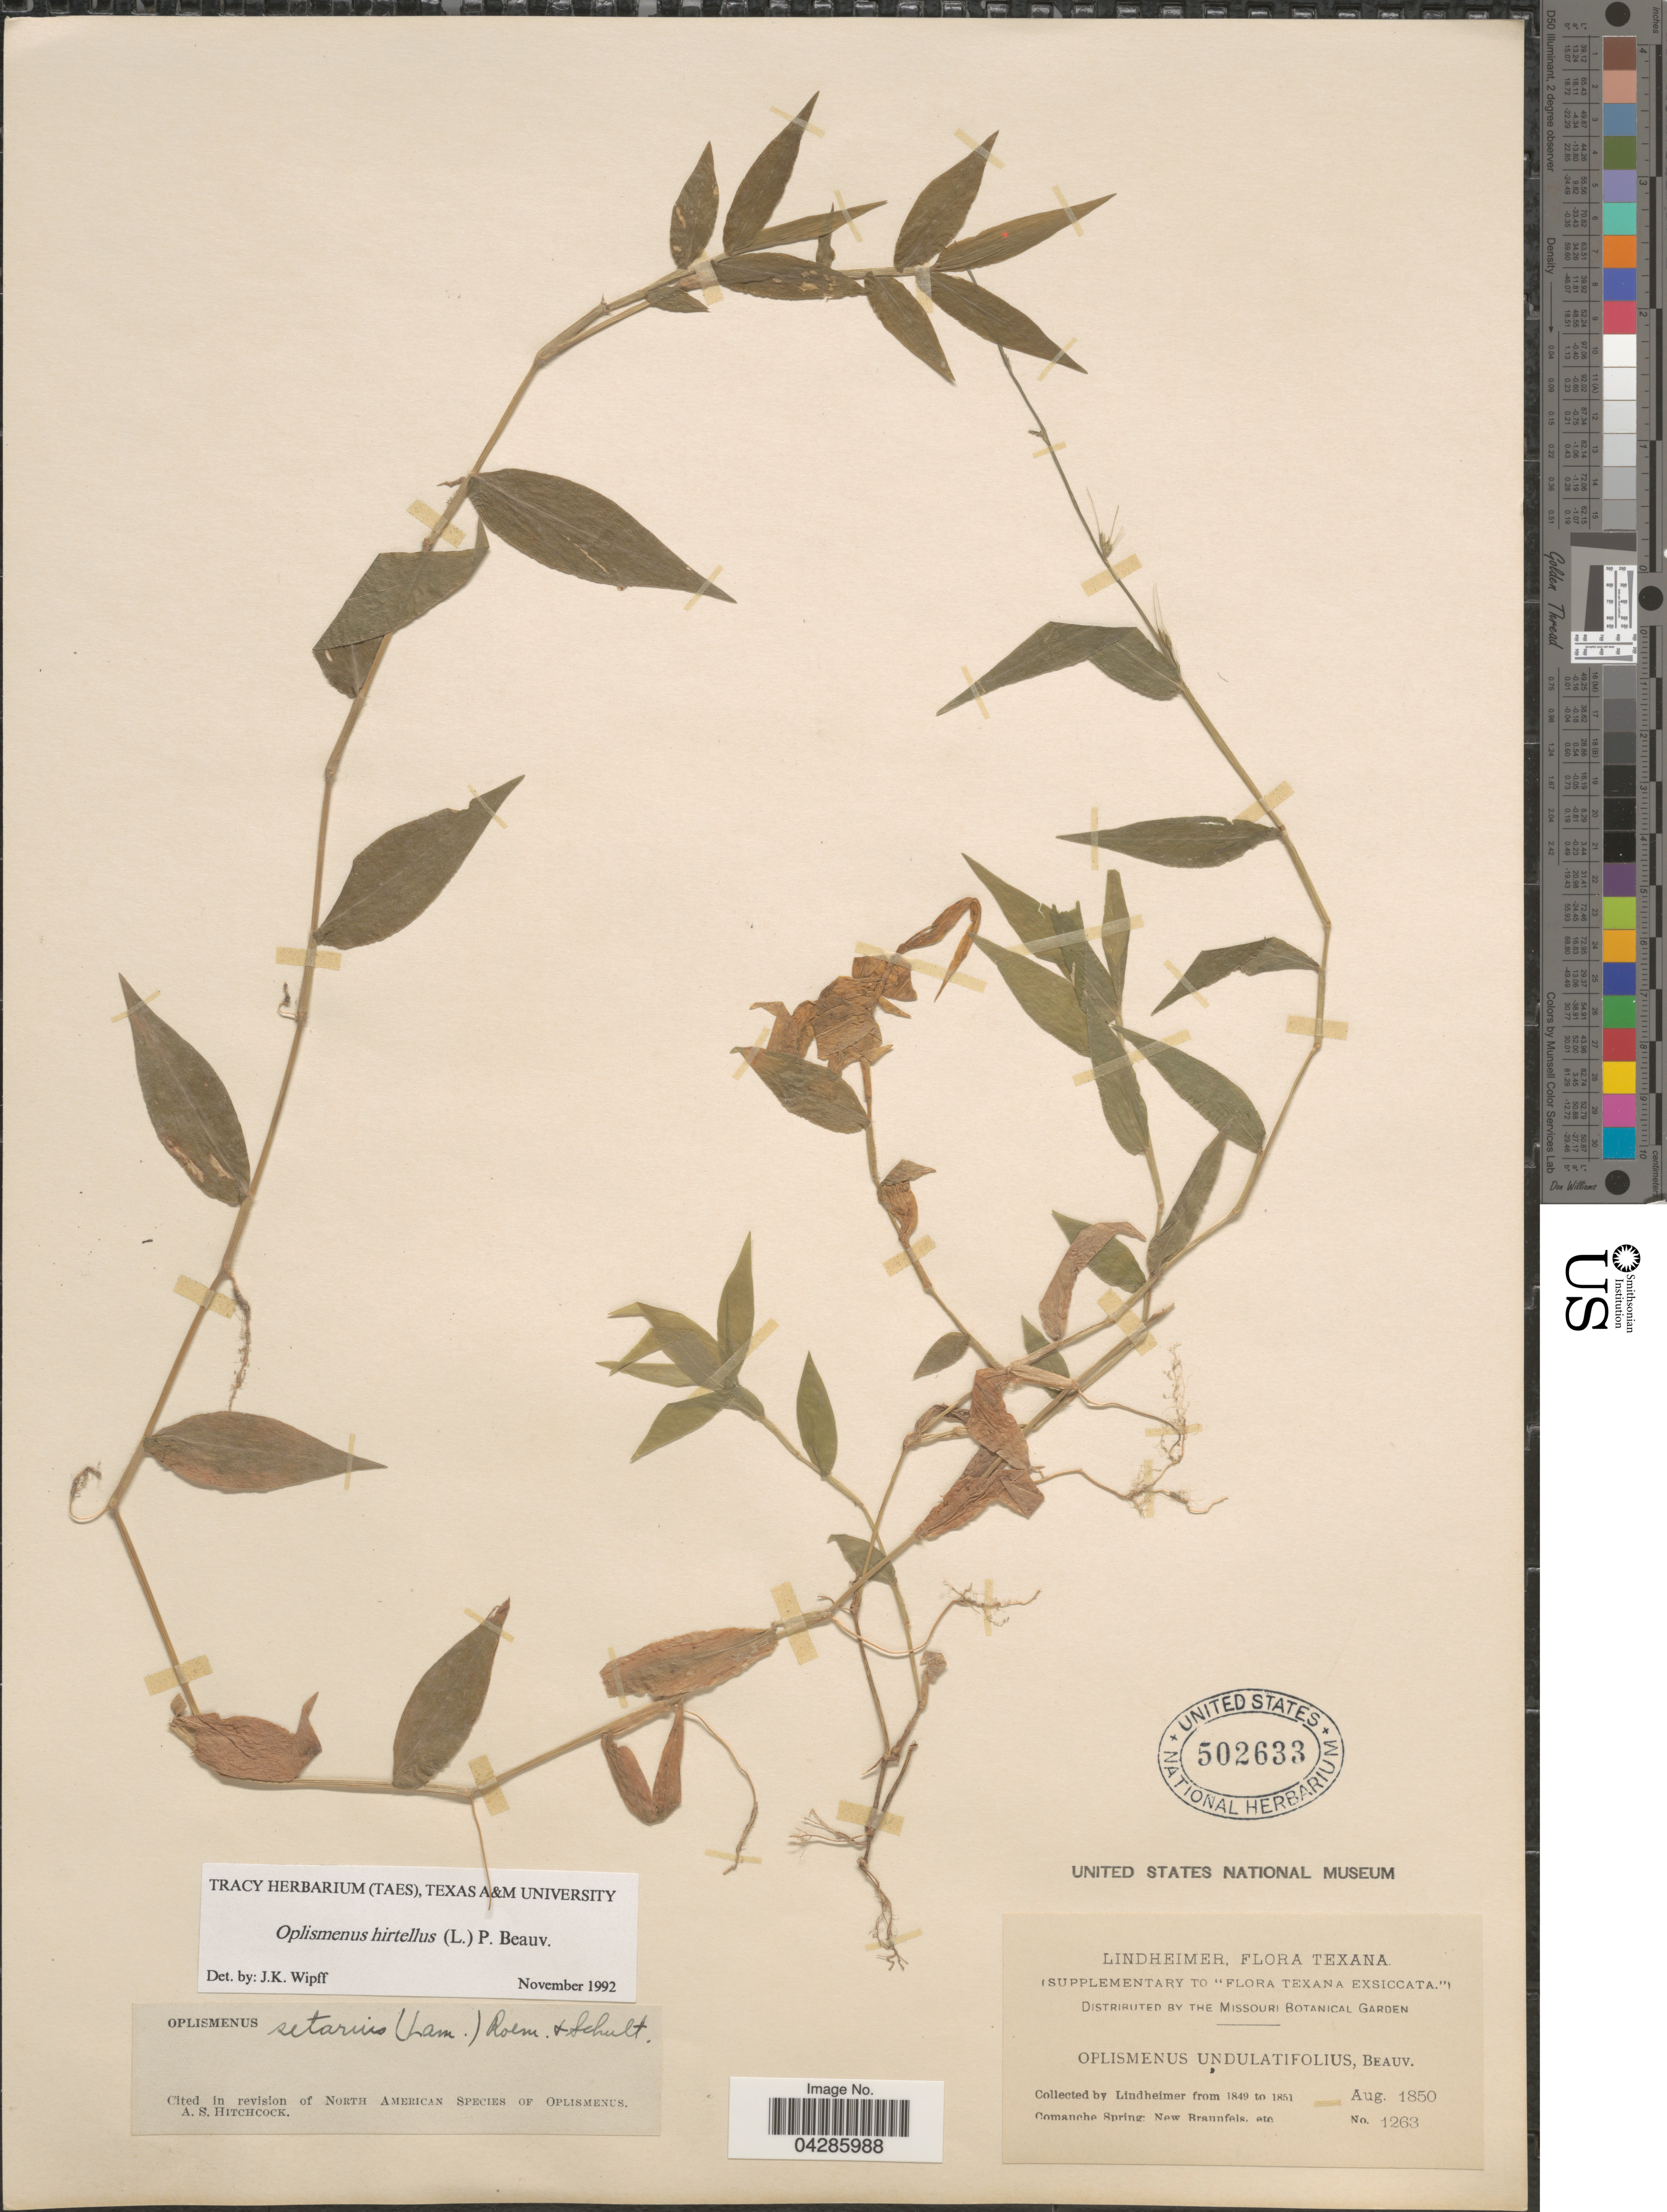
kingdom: Plantae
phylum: Tracheophyta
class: Liliopsida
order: Poales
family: Poaceae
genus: Oplismenus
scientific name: Oplismenus hirtellus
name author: (L.) P. Beauv.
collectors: -. Lindheimer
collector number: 1263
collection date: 1850-08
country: United States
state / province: Texas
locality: Texana. Comanche Spring: New Braunfels.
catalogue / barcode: US 502633